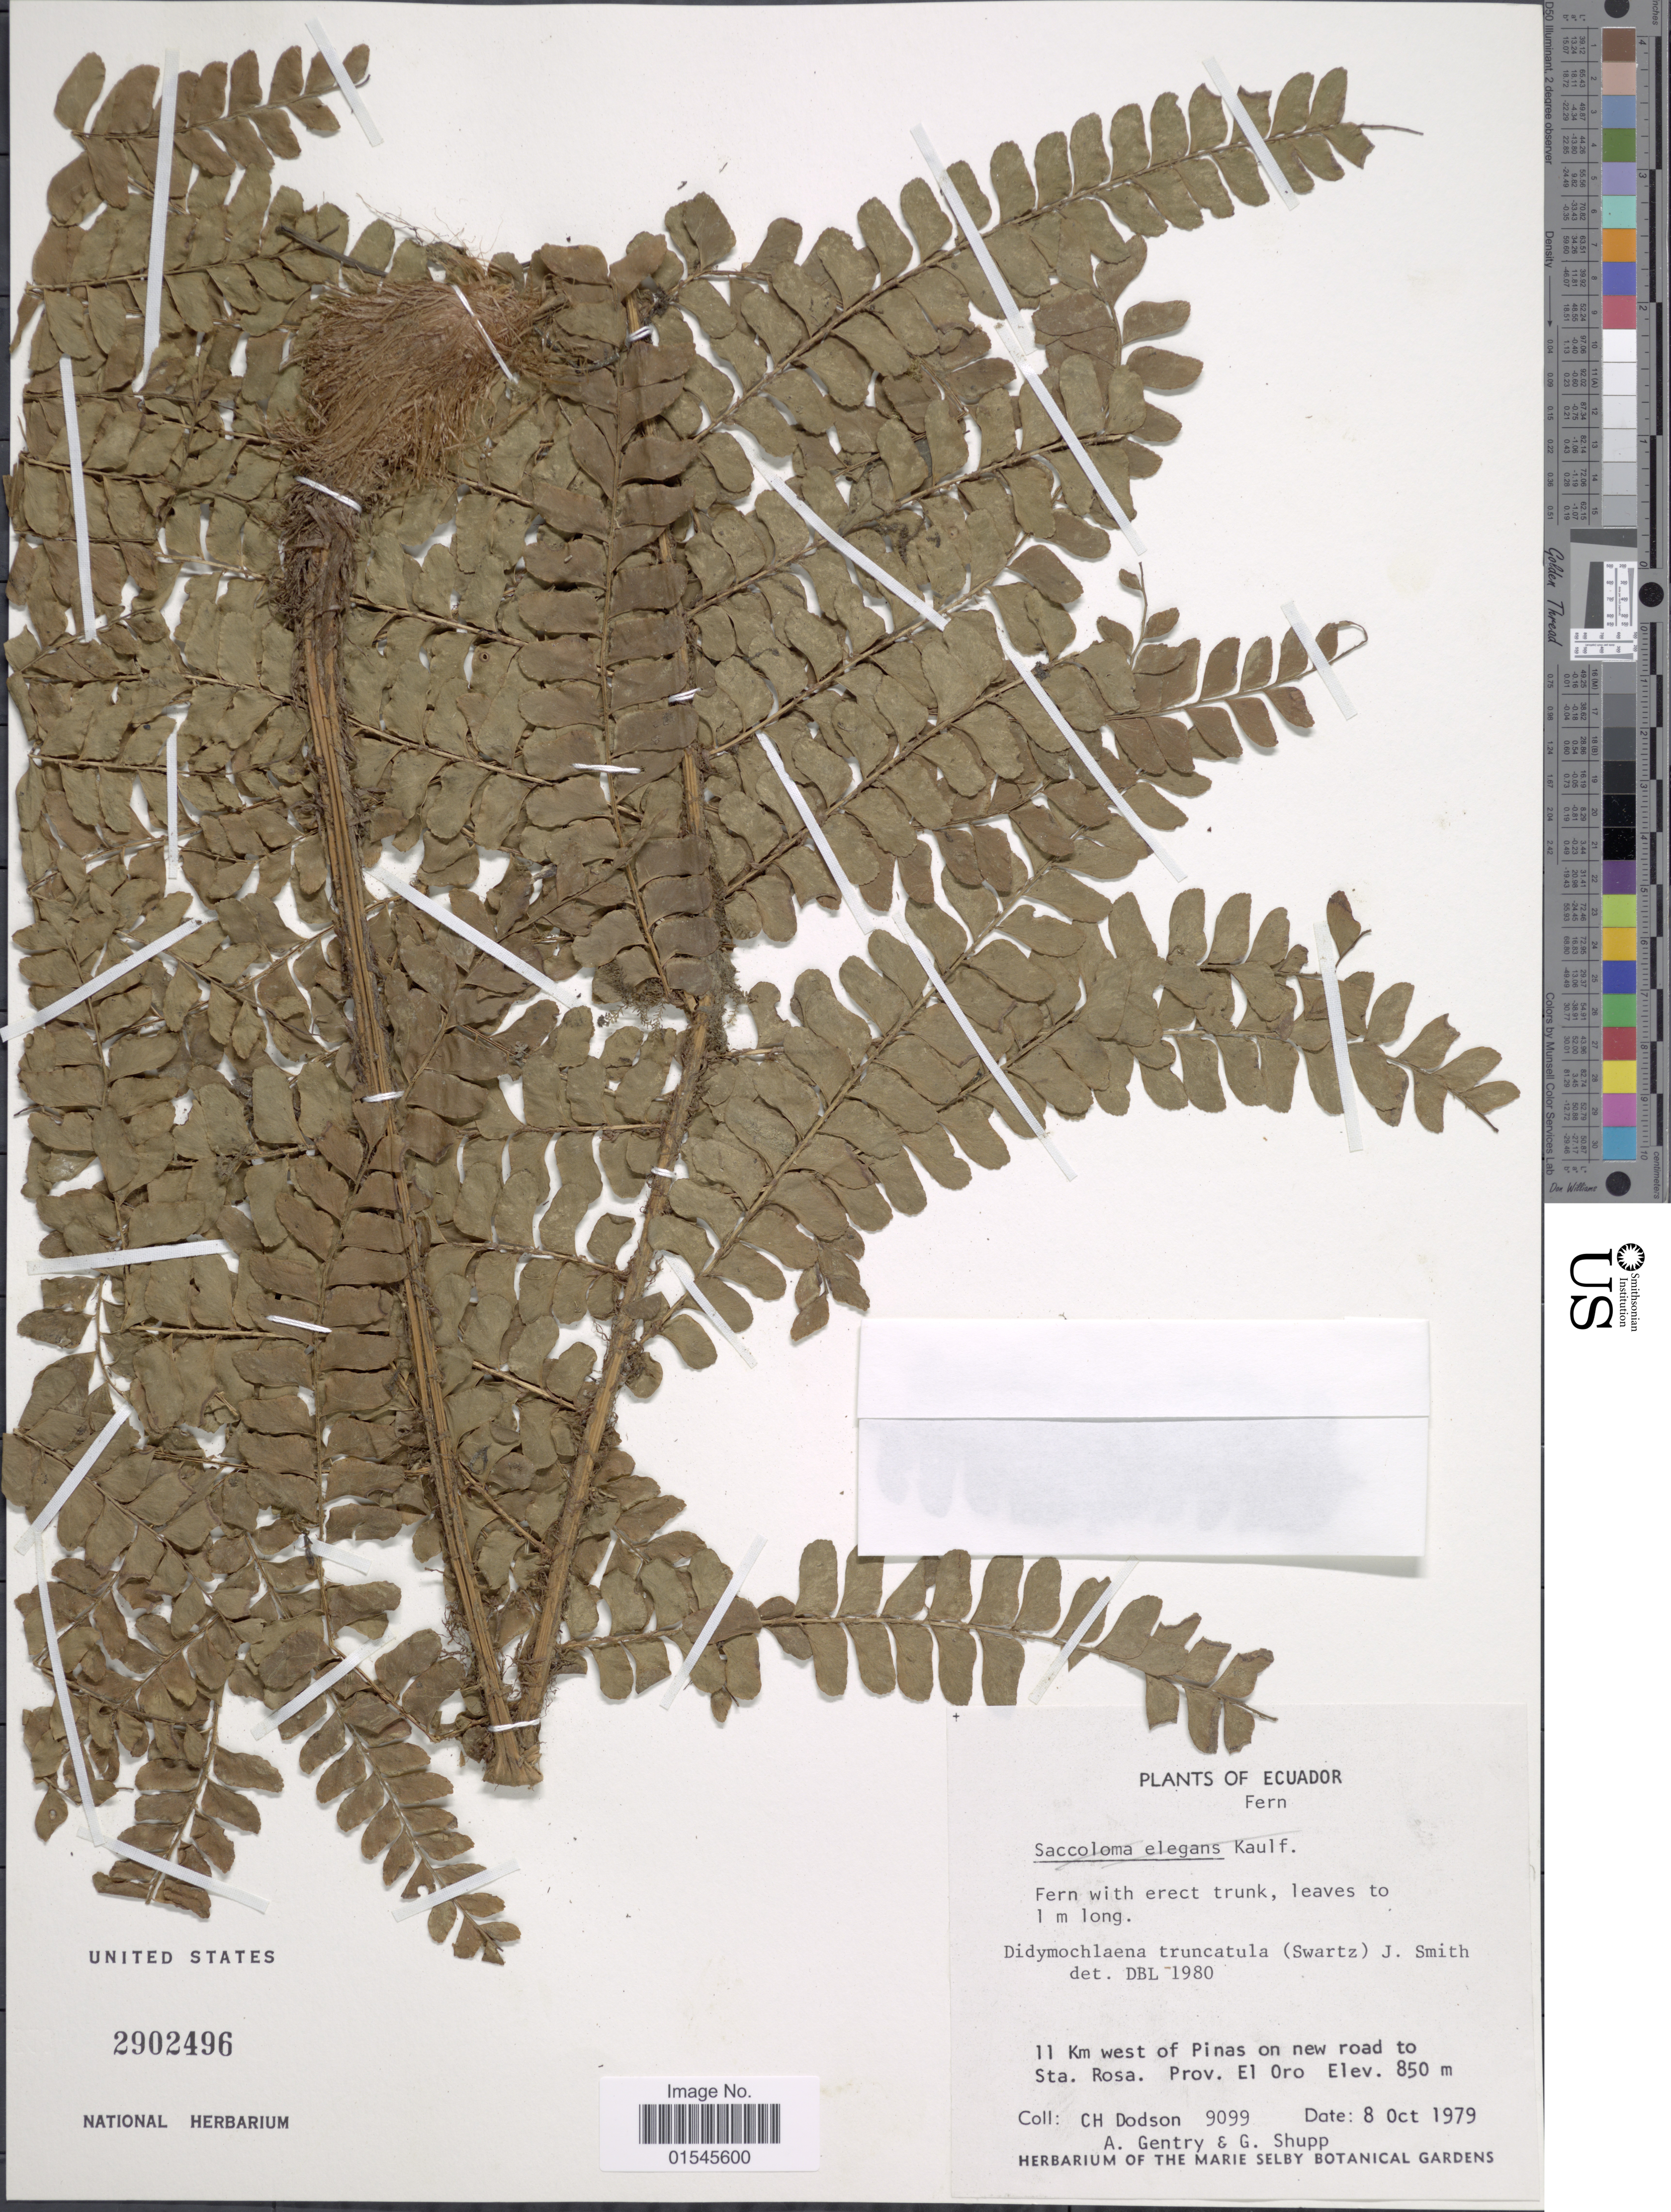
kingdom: Plantae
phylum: Tracheophyta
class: Polypodiopsida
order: Polypodiales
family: Didymochlaenaceae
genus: Didymochlaena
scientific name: Didymochlaena truncatula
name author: (Sw.) J. Sm.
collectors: C. H. Dodson, A. H. Gentry & G. Shupp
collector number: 9099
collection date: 1979-10-08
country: Ecuador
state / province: El Oro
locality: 11 km west of pinas on new road to Sta. Rosa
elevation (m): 850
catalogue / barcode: US 2902496